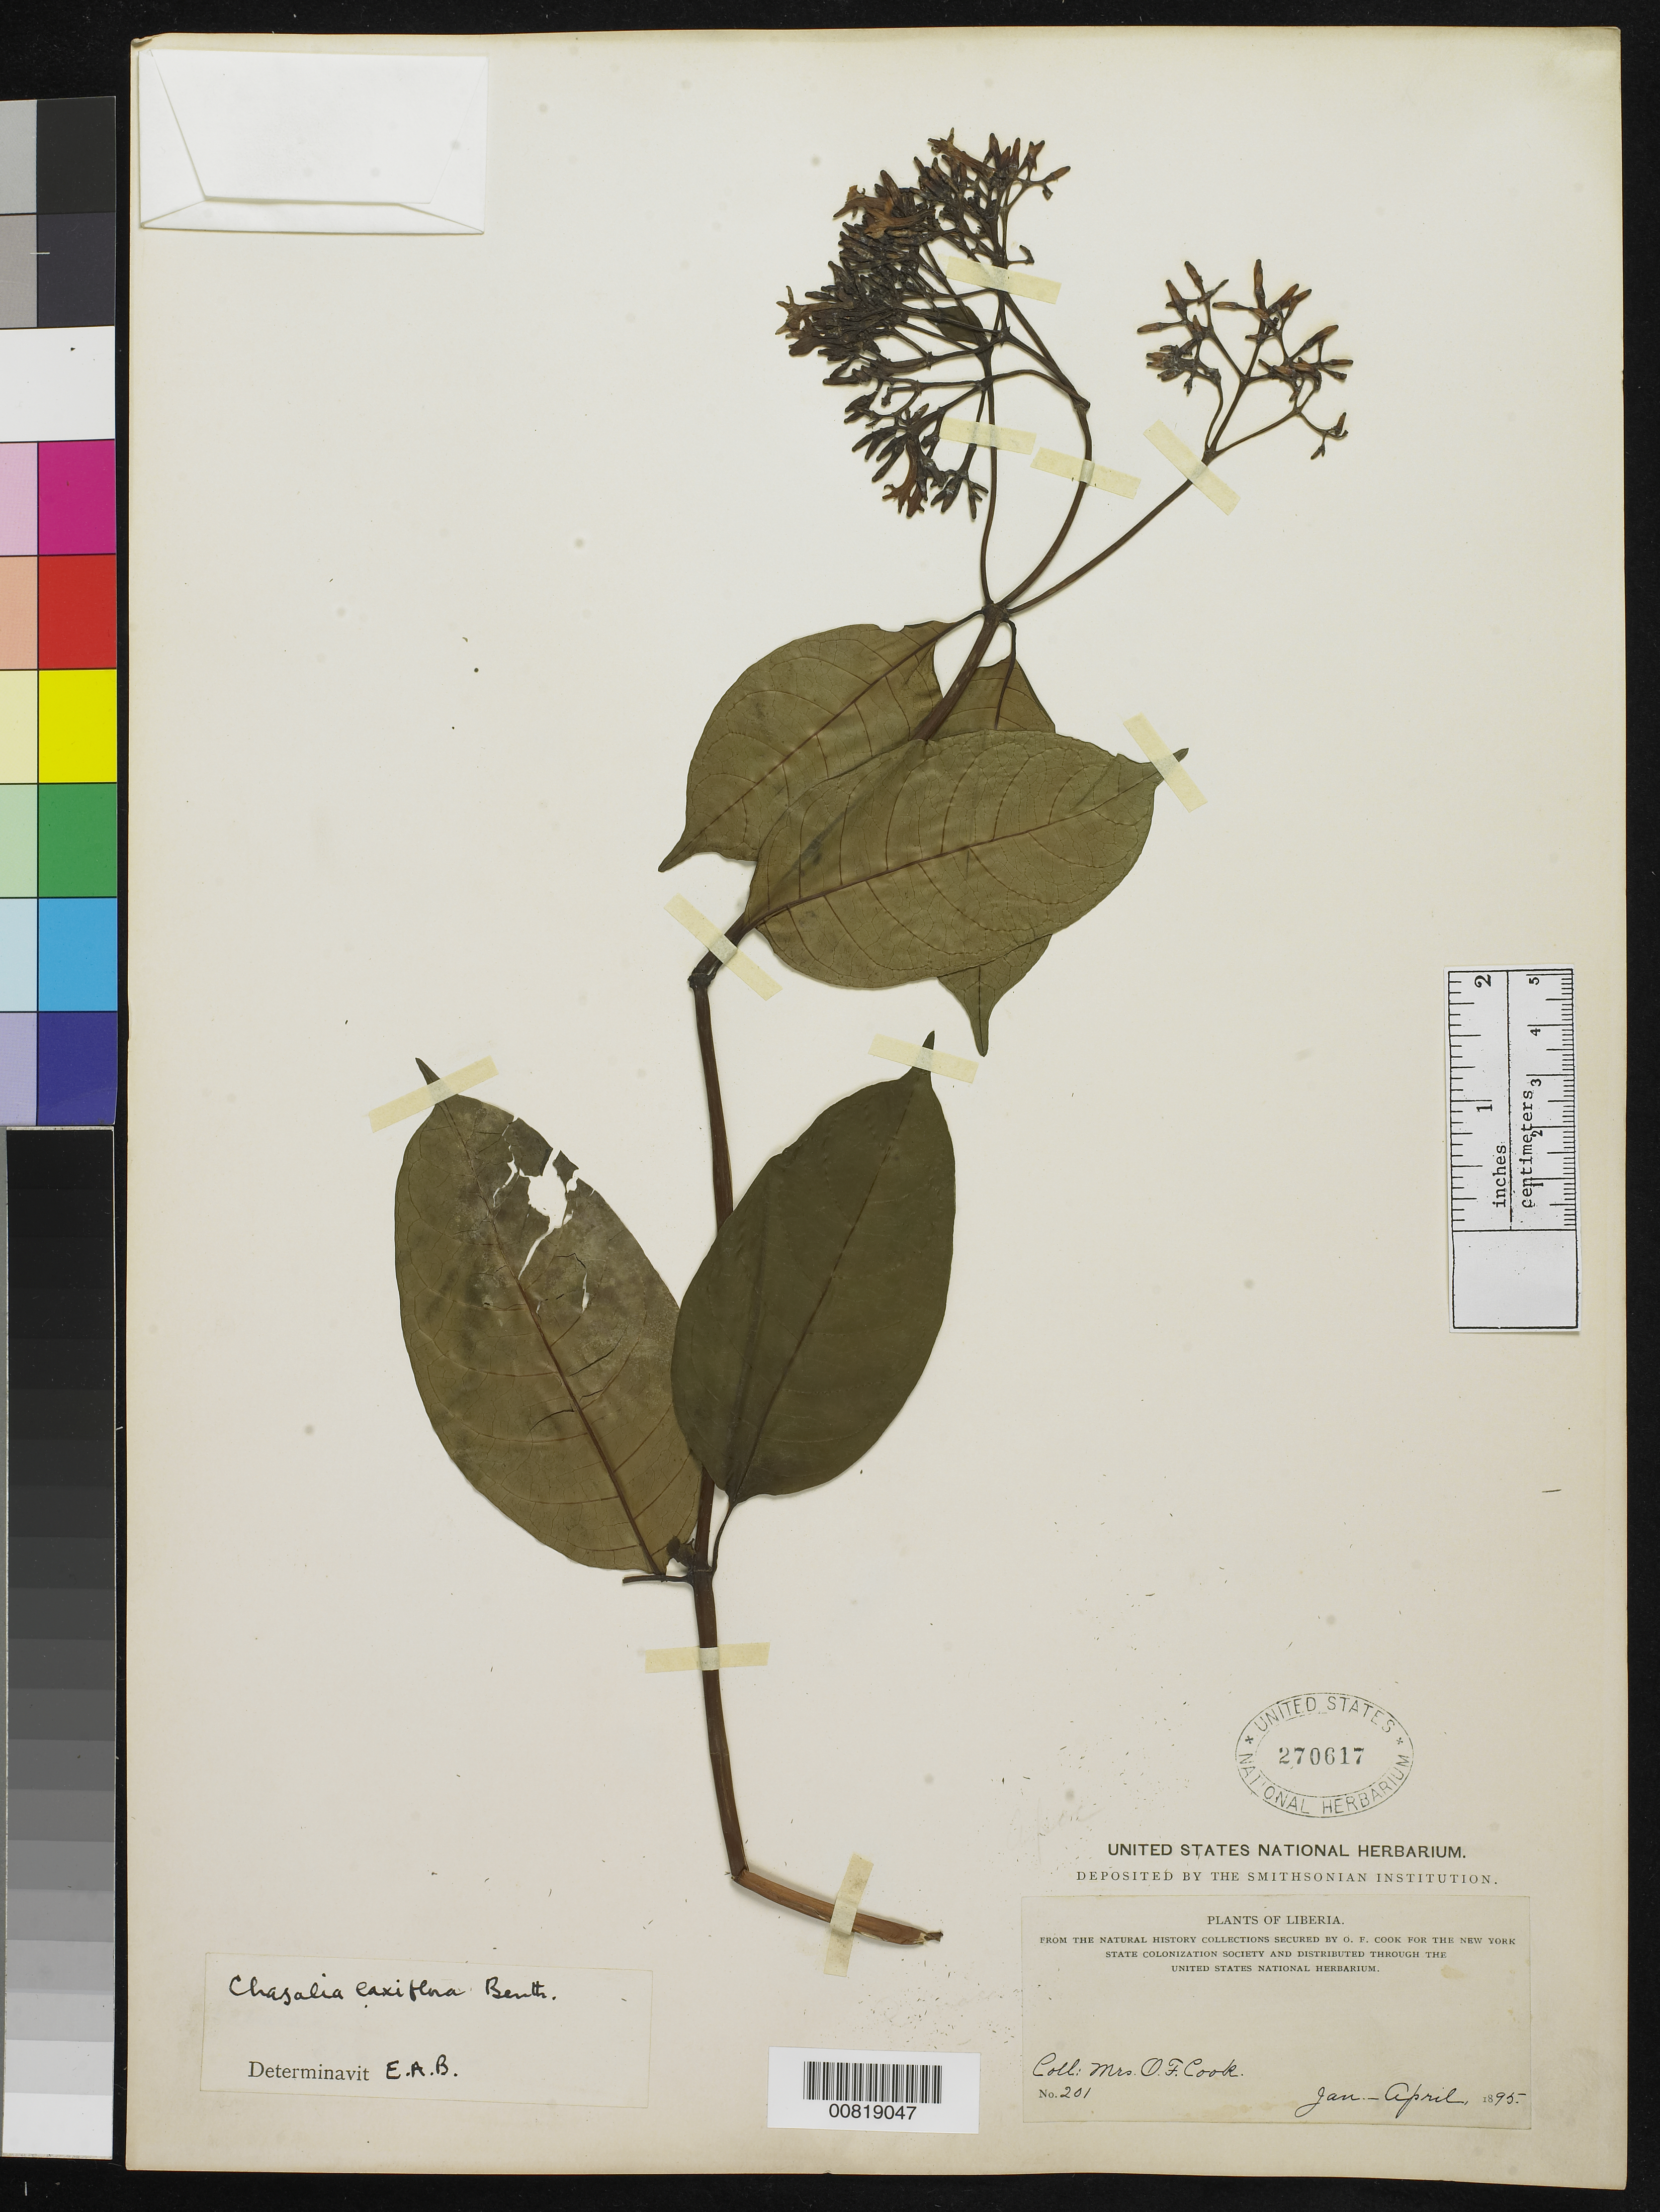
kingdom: Plantae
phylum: Tracheophyta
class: Magnoliopsida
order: Gentianales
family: Rubiaceae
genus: Chassalia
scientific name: Chassalia laxiflora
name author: Benth.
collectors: Alice C. Cook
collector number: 201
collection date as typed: Jan 1895 to -- Apr 1895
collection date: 1895-01/1895-04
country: Liberia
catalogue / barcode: US 270617